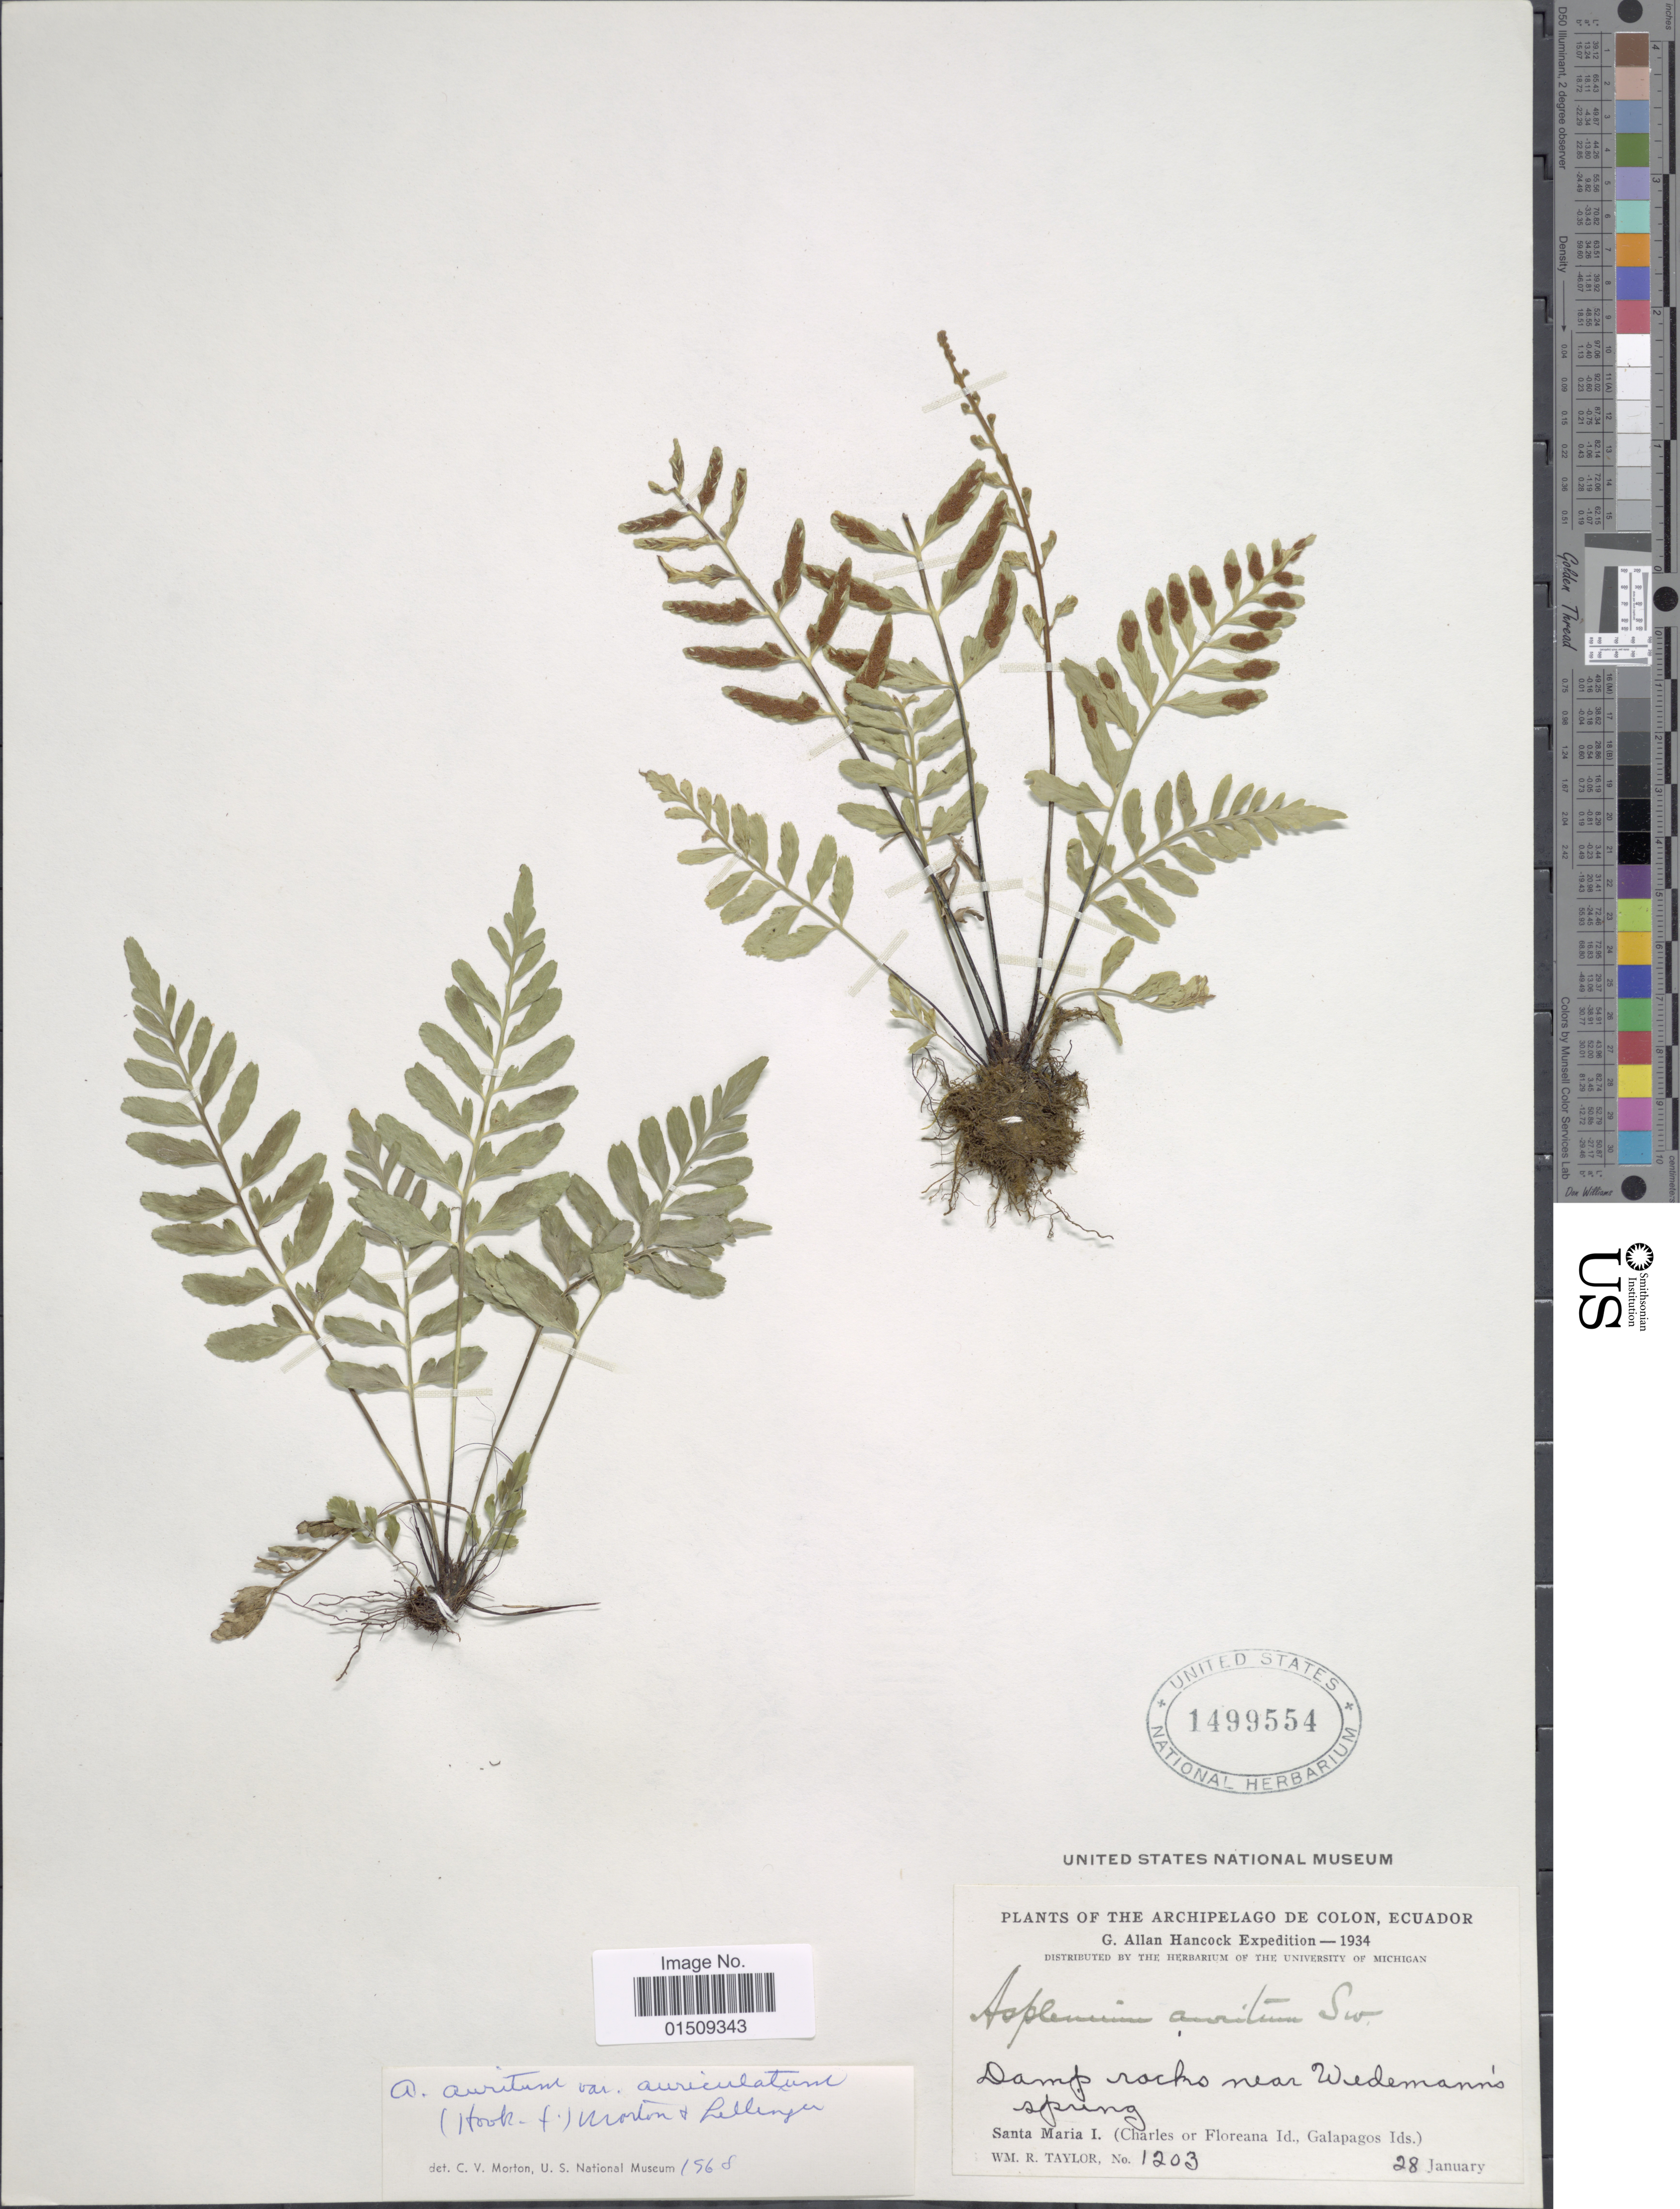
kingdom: Plantae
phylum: Tracheophyta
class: Polypodiopsida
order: Polypodiales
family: Aspleniaceae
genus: Asplenium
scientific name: Asplenium auritum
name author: Sw.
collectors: W. R. Taylor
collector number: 1203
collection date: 1934-01-28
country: Ecuador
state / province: Colón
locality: The Archipelago de Colon, Ecuador, Damp rocks near Wedemann's spring. Santa Maria I. (Charles or Floreana Id. Galapagos Ids.).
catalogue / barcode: US 1499554